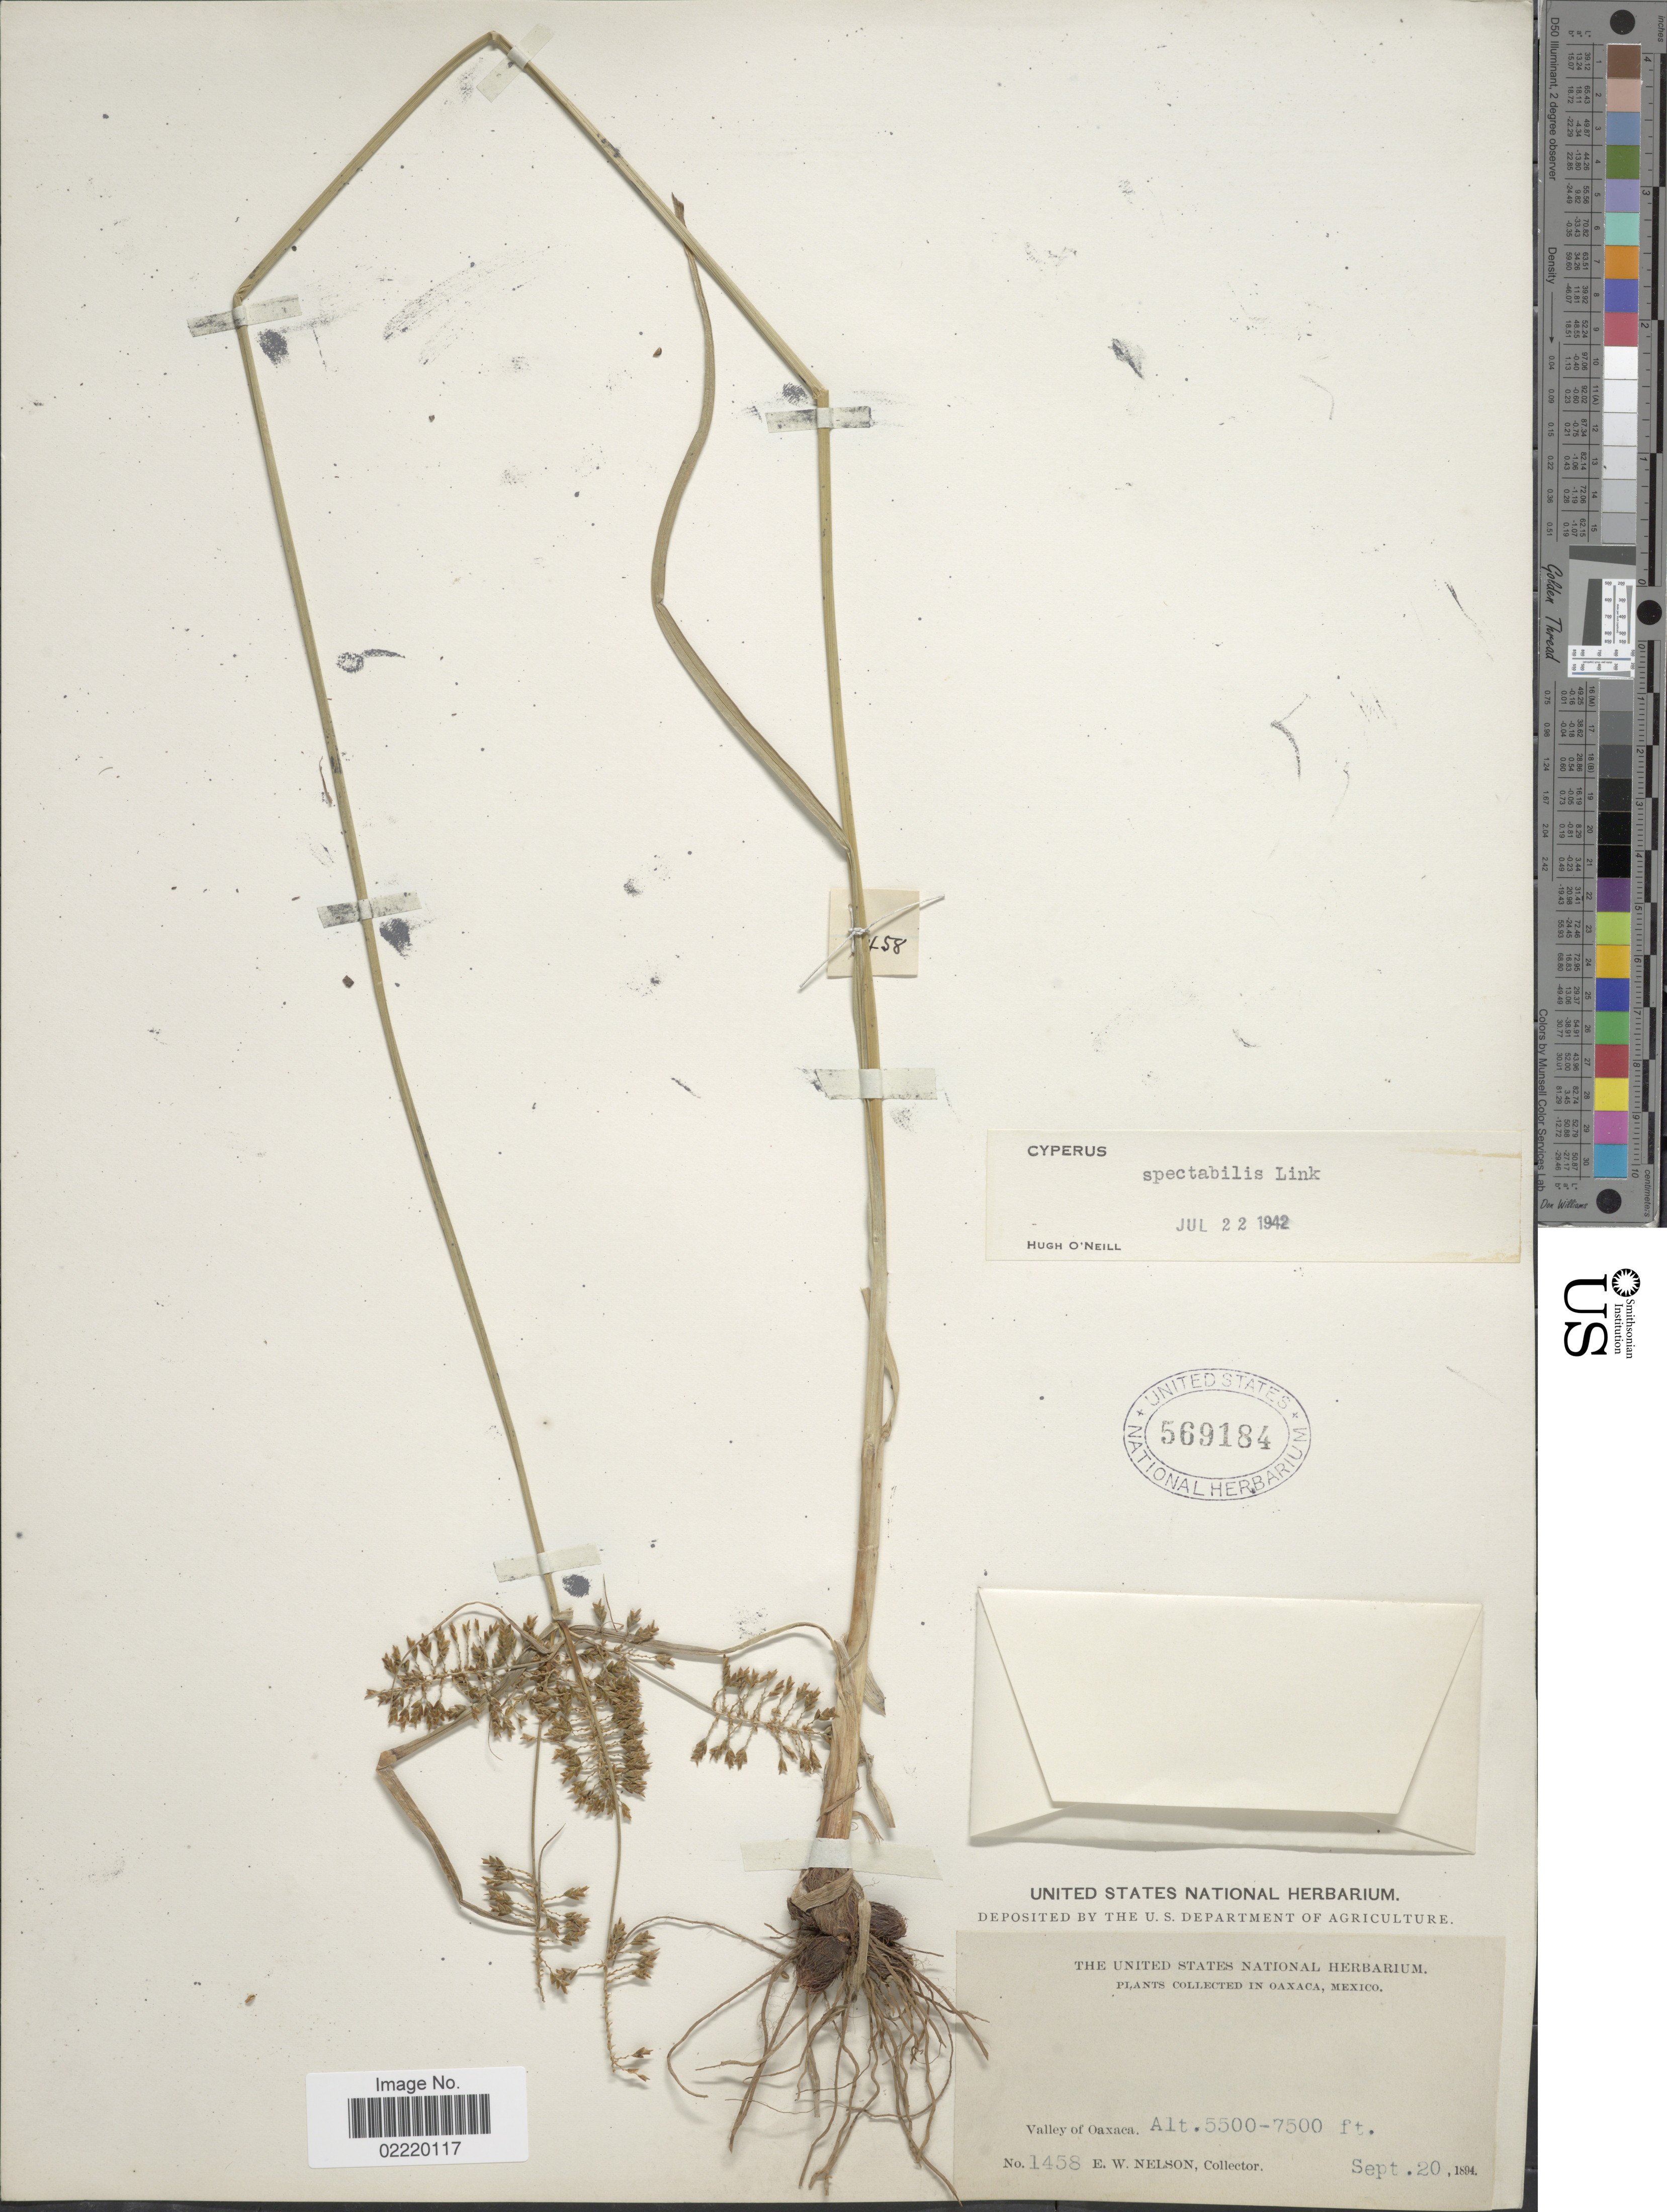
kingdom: Plantae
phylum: Tracheophyta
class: Liliopsida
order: Poales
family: Cyperaceae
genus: Cyperus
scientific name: Cyperus spectabilis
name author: Link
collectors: E. W. Nelson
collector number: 1458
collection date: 1894-09-20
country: Mexico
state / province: Oaxaca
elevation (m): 1676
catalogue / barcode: US 569184